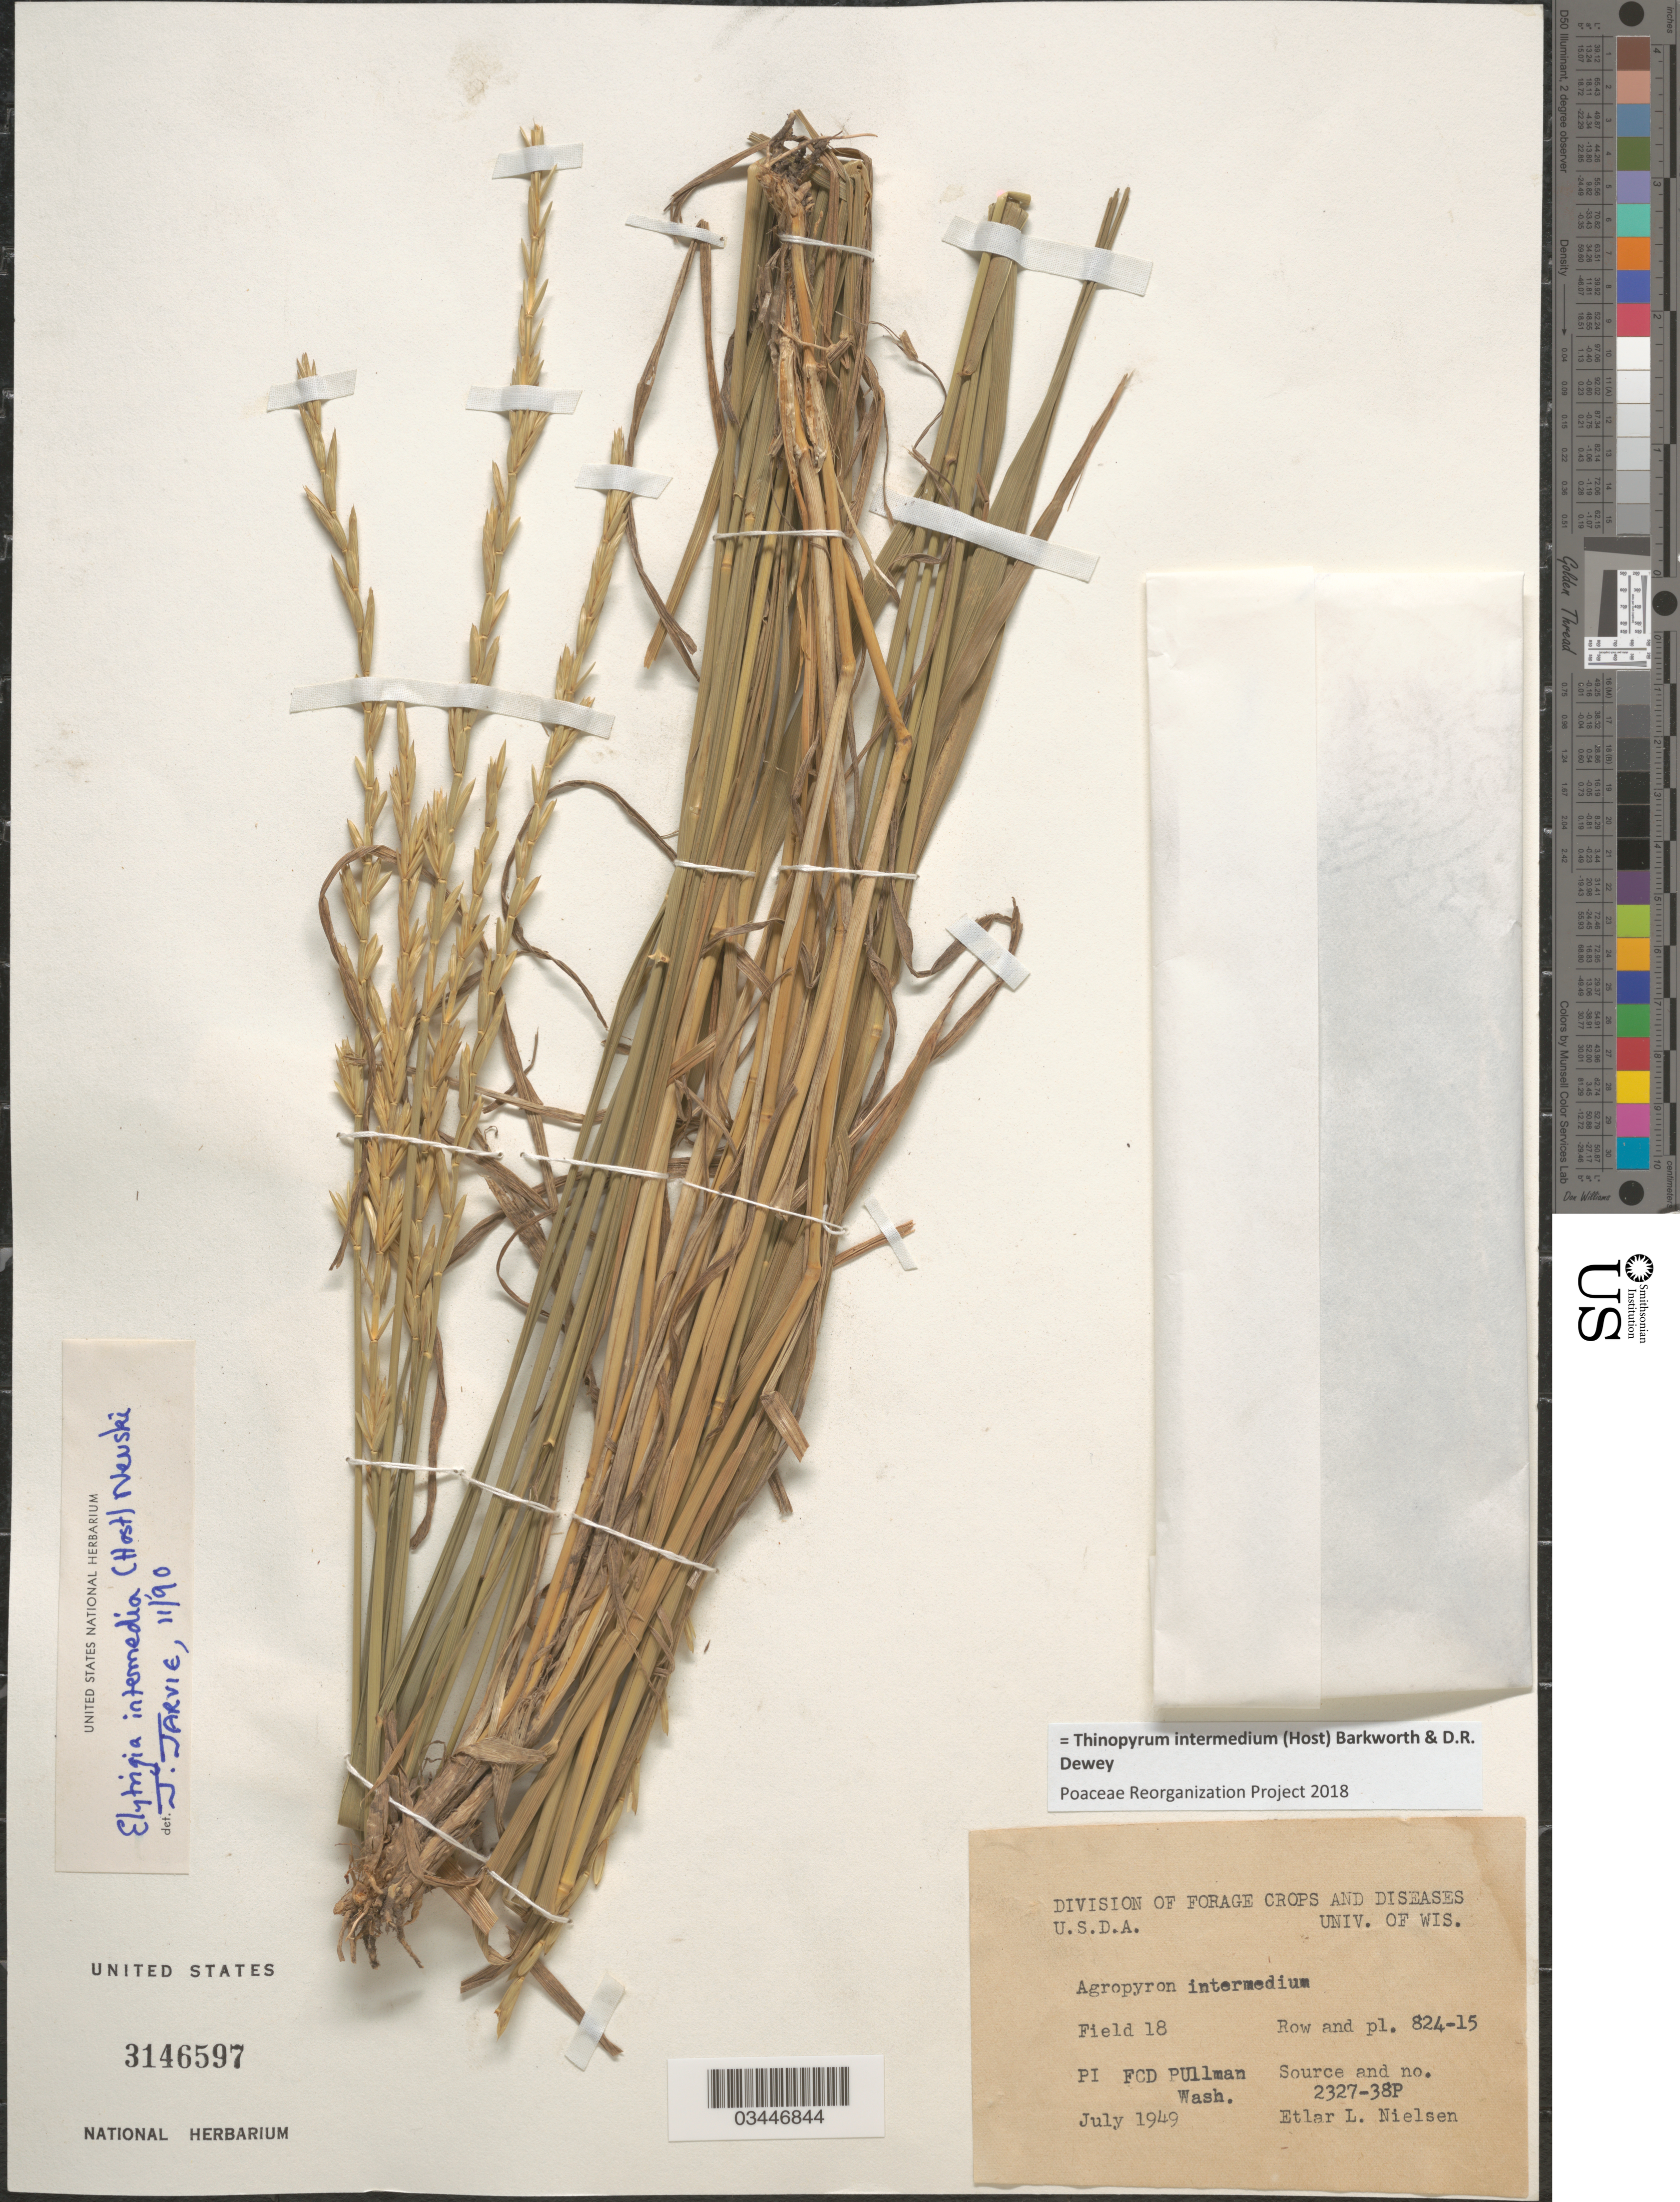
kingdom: Plantae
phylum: Tracheophyta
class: Liliopsida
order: Poales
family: Poaceae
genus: Aegilops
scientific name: Aegilops sp.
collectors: E. L. Nielsen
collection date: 1949-07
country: United States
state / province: Washington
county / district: Whitman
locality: Field 18 Row and pl. 824-15. FCD Pullman.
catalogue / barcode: US 3146597